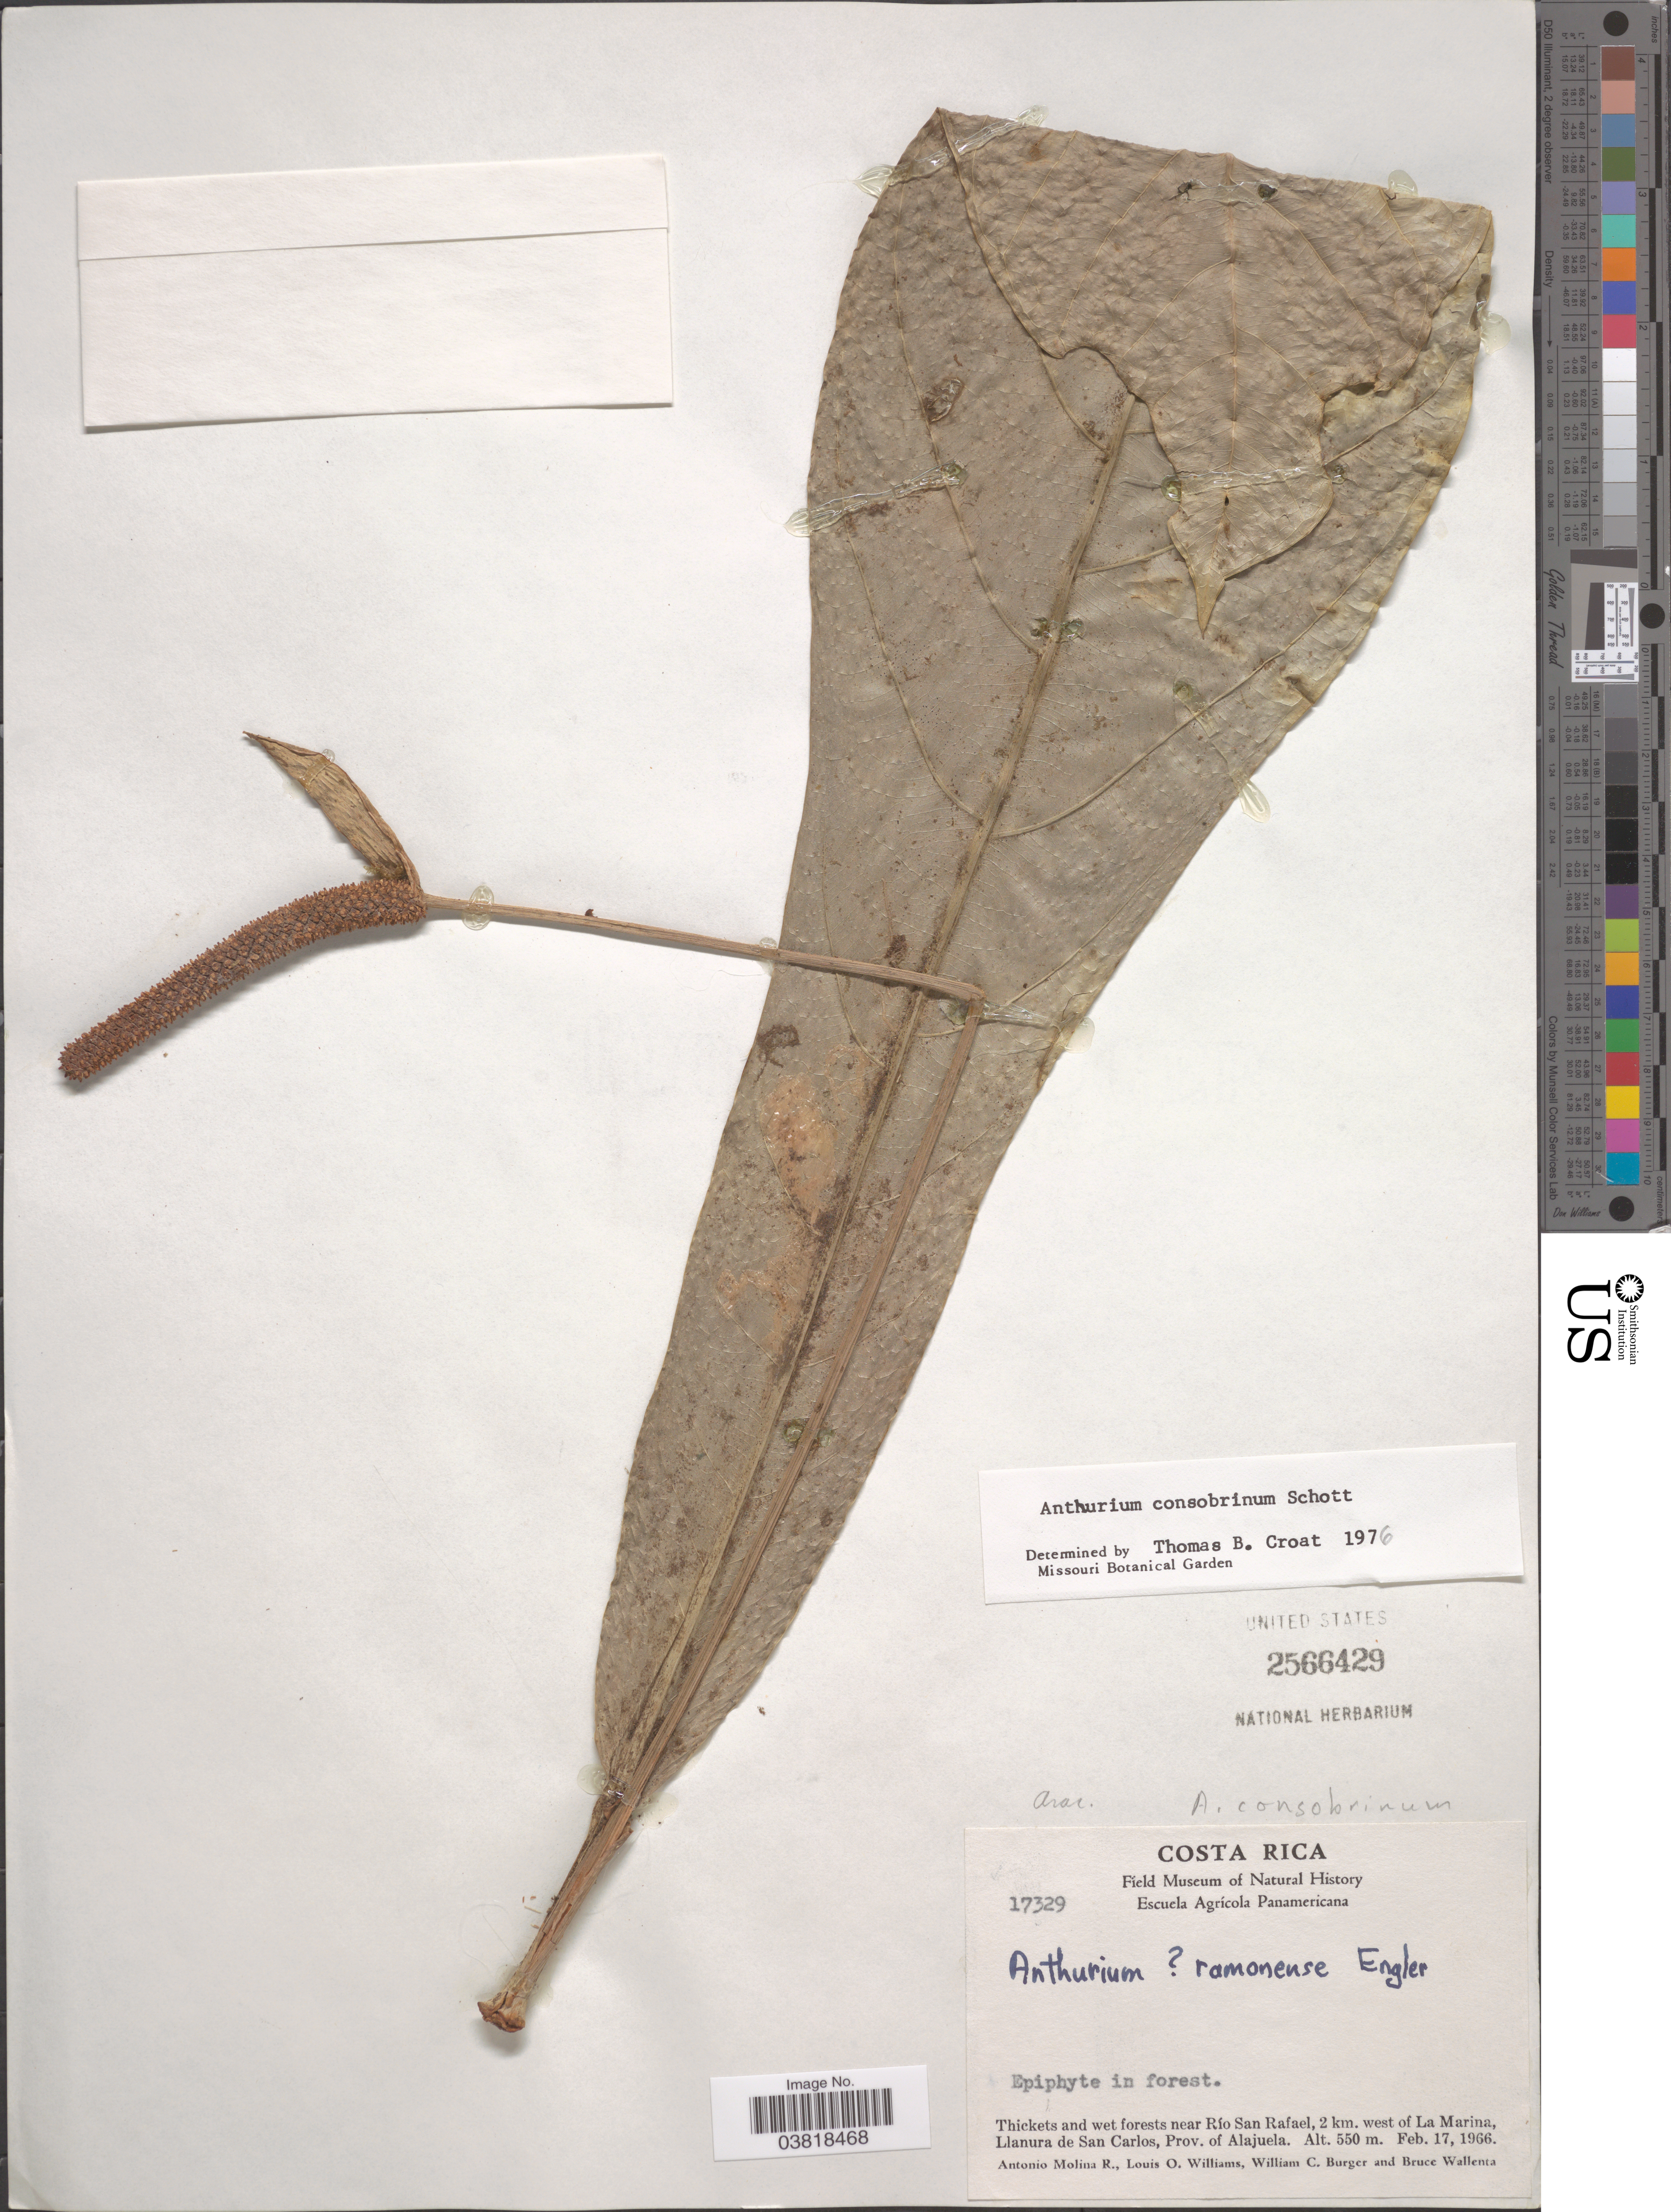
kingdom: Plantae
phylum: Tracheophyta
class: Liliopsida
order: Alismatales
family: Araceae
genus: Anthurium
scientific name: Anthurium consobrinum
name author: Schott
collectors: A. Molina R., L. O. Williams, W. Burger & B. Wallenta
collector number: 17329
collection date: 1966-02-17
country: Costa Rica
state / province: Alajuela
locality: Near Río San Rafael, 2 km. wet of La Marina, Llanura de San Carlos.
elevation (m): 550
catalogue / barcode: US 2566429